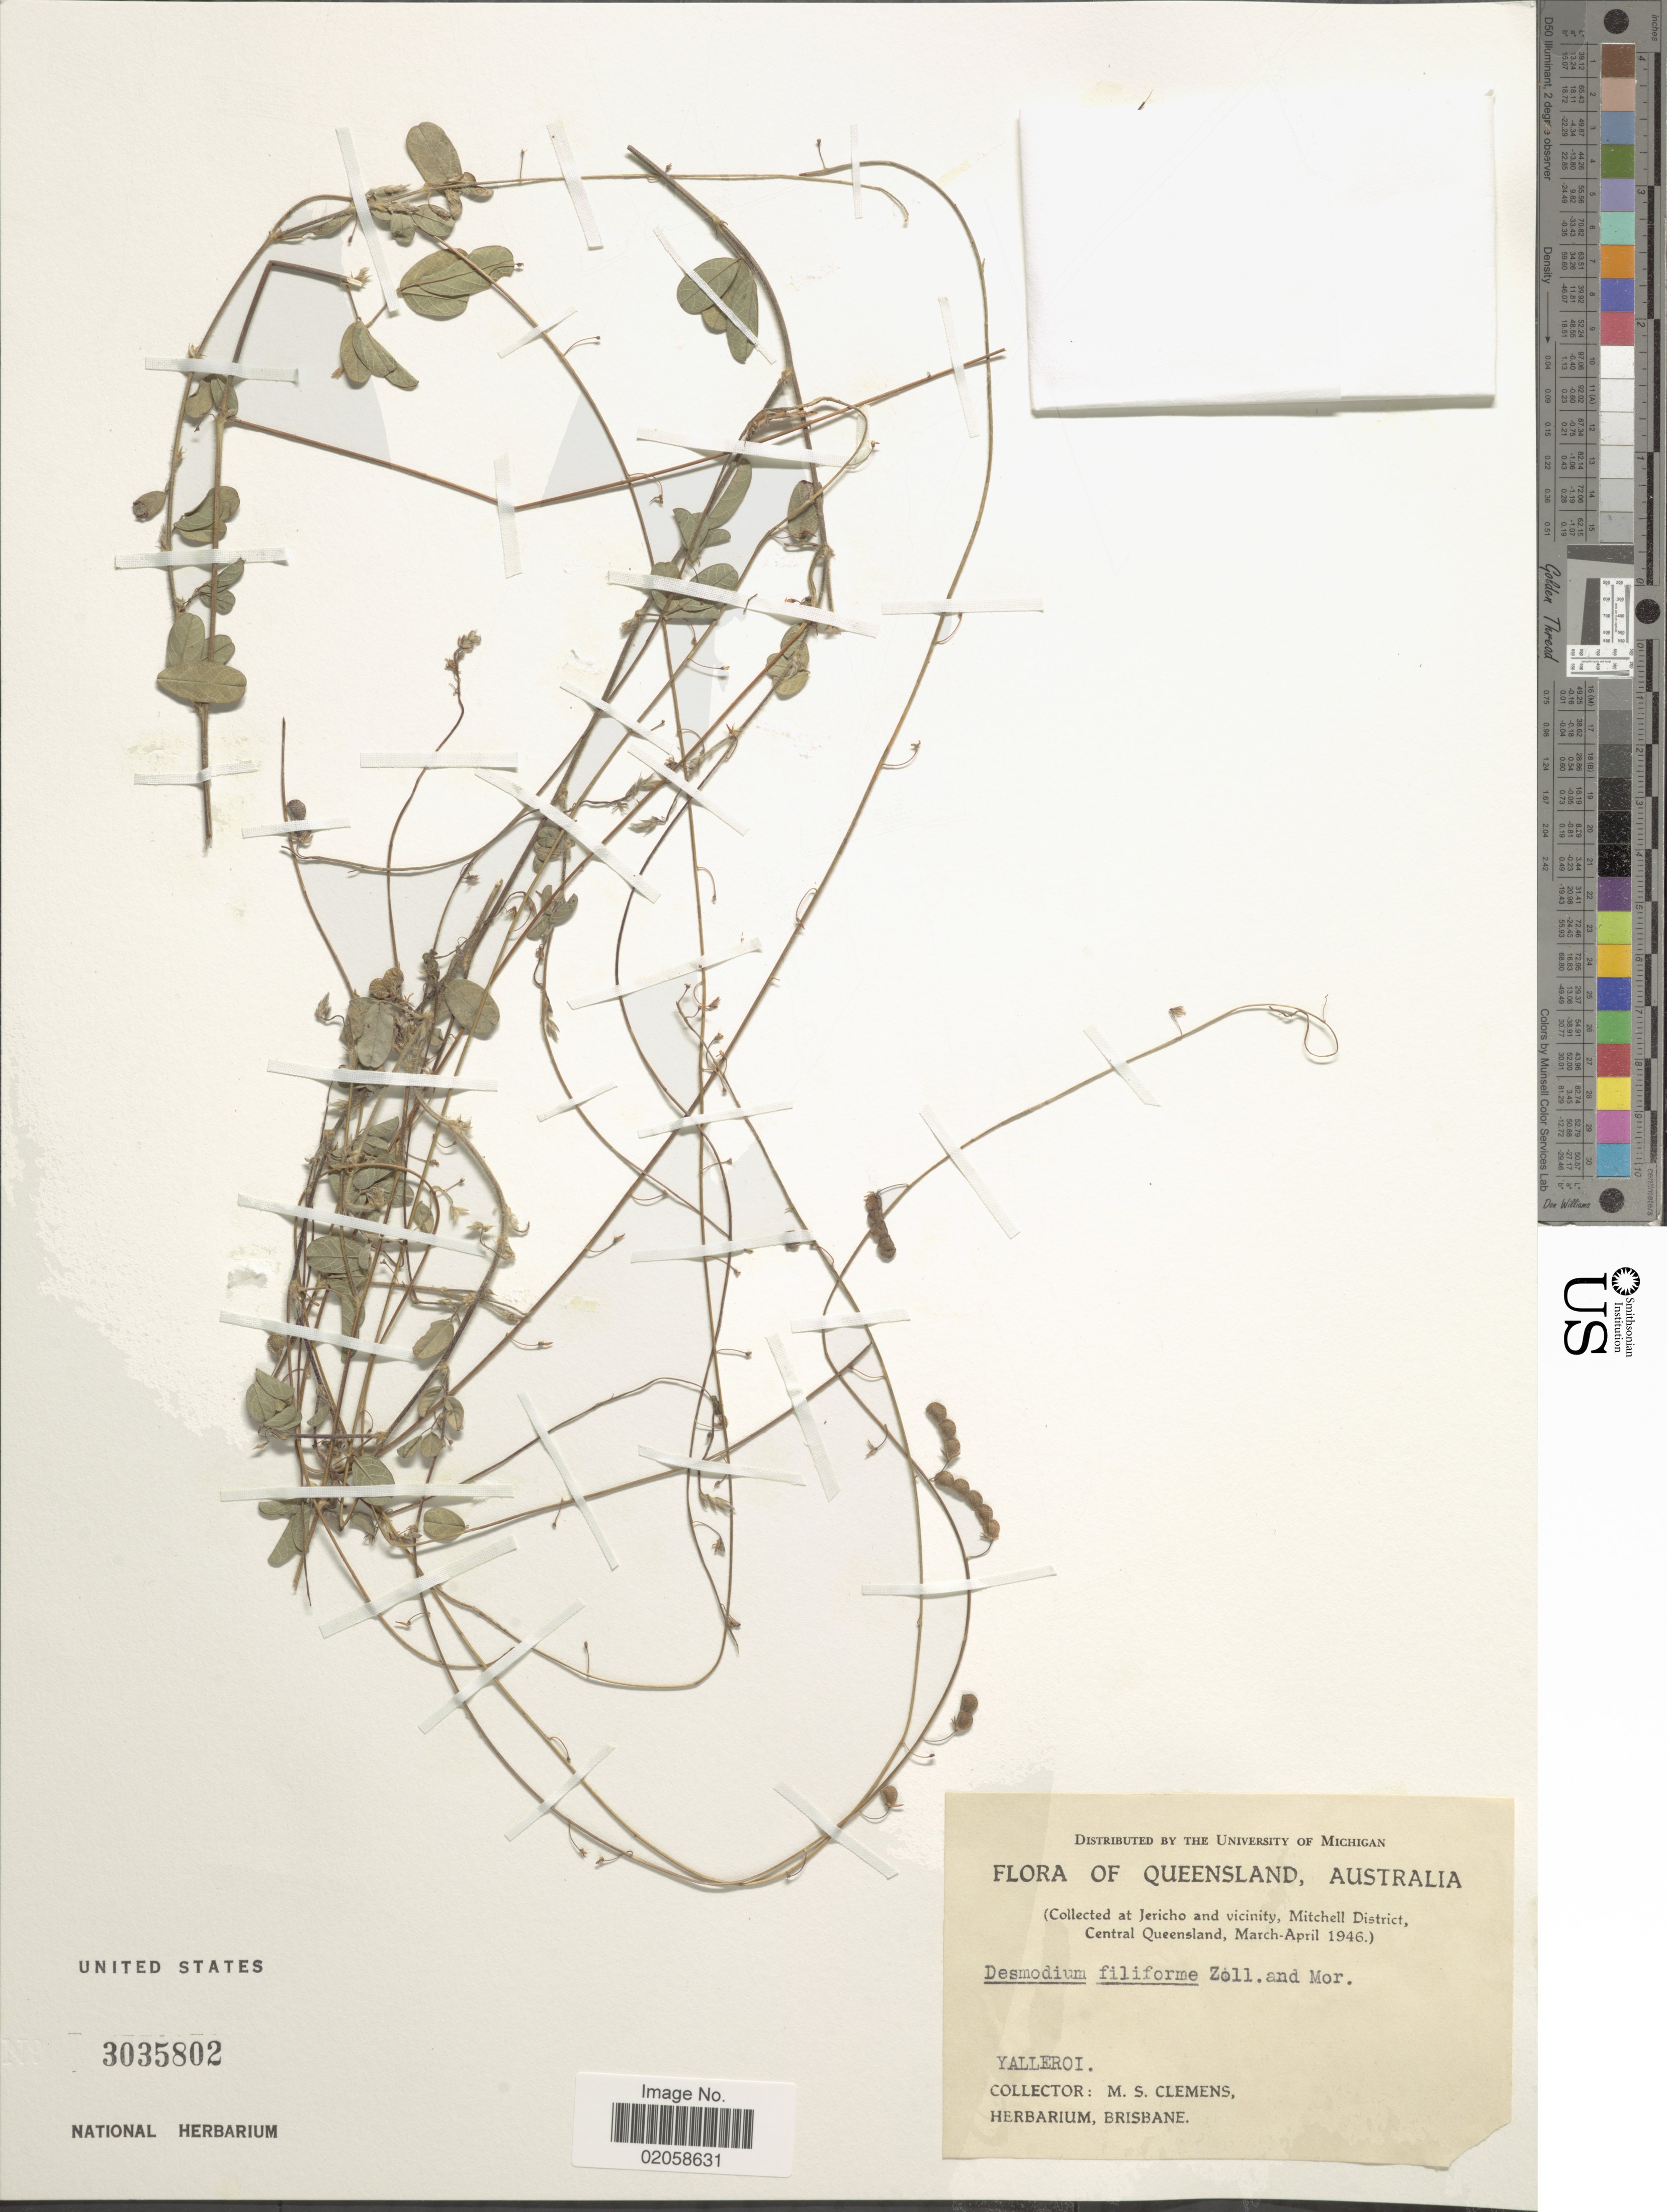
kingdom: Plantae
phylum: Tracheophyta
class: Magnoliopsida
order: Fabales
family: Fabaceae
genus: Grona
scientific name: Grona filiformis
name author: (Zoll. & Moritzi) H. Ohashi & K. Ohashi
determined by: Strong, Mark T., (BOT), Smithsonian Institution - National Museum of Natural History (UNITED STATES)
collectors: M. S. Clemens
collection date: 1946-03/1946-04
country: Australia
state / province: Queensland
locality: Jericho and vicinity, Mitchell District, Central Queensland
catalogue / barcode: US 3035802